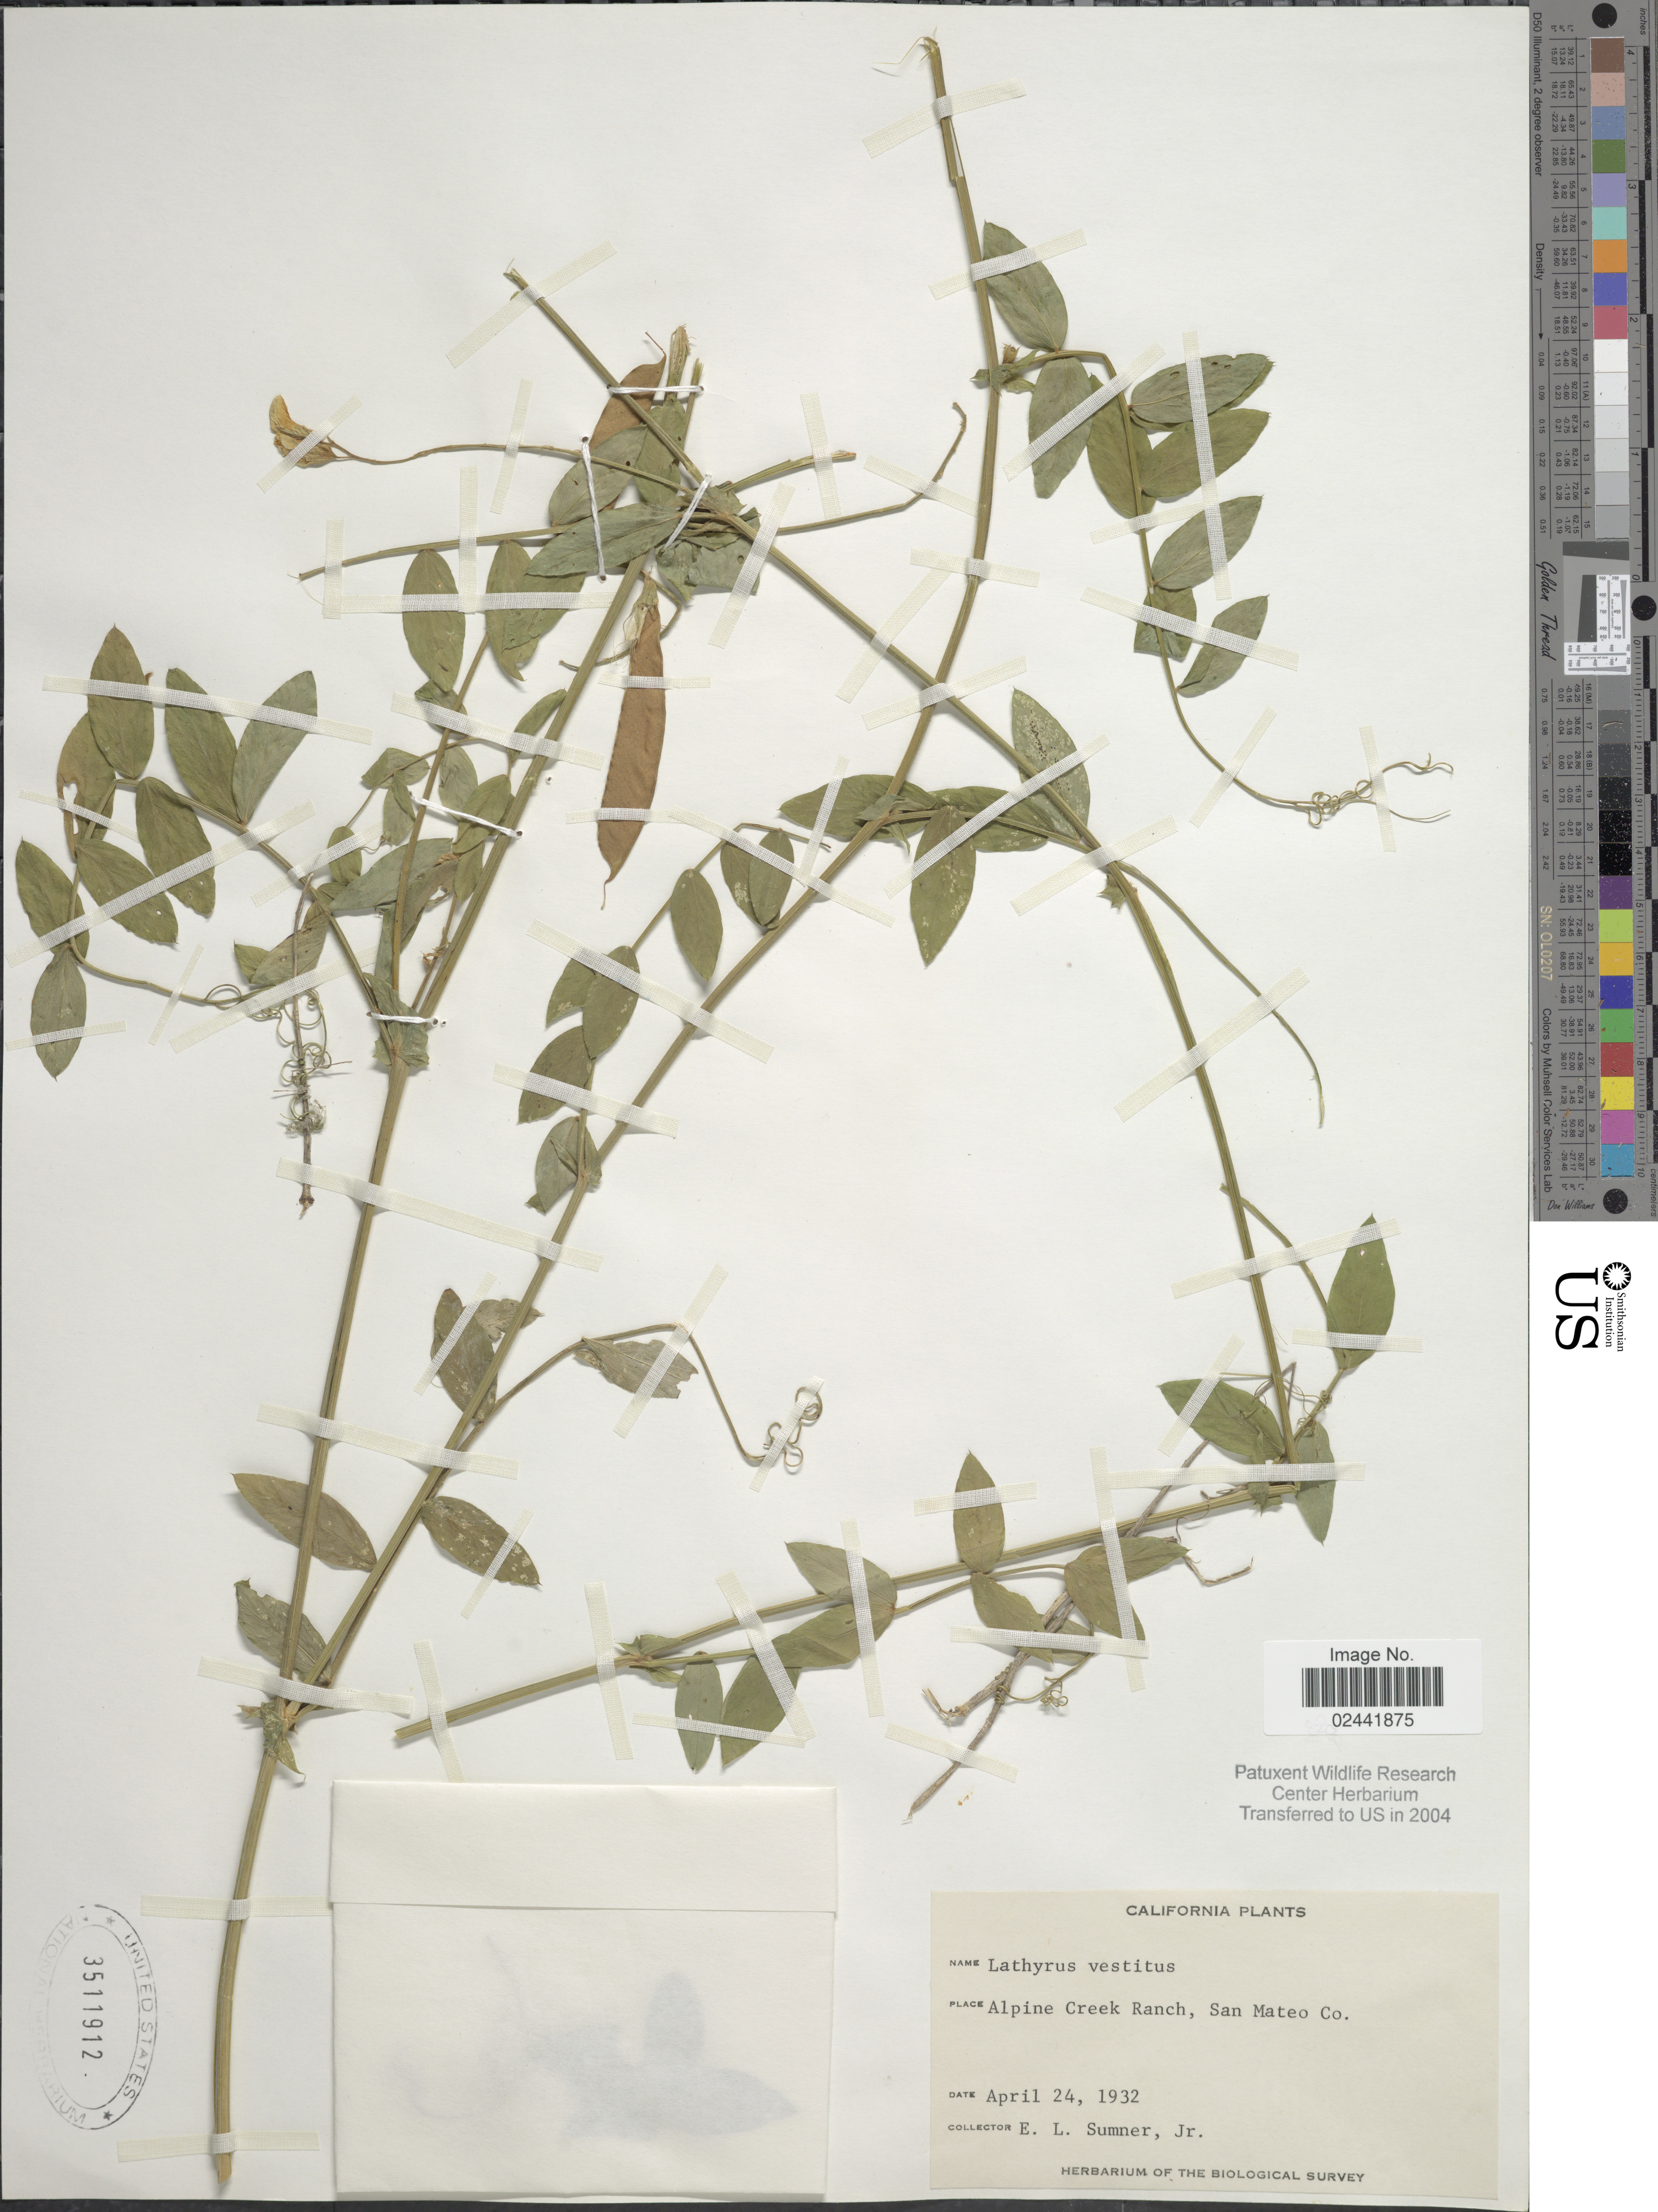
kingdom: Plantae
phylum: Tracheophyta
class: Magnoliopsida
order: Fabales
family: Fabaceae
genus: Lathyrus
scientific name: Lathyrus vestitus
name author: Nutt.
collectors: E. Sumner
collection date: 1932-04-24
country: United States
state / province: California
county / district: San Mateo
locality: Alpine Creek Ranch, San Mateo Co.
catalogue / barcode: US 3511912